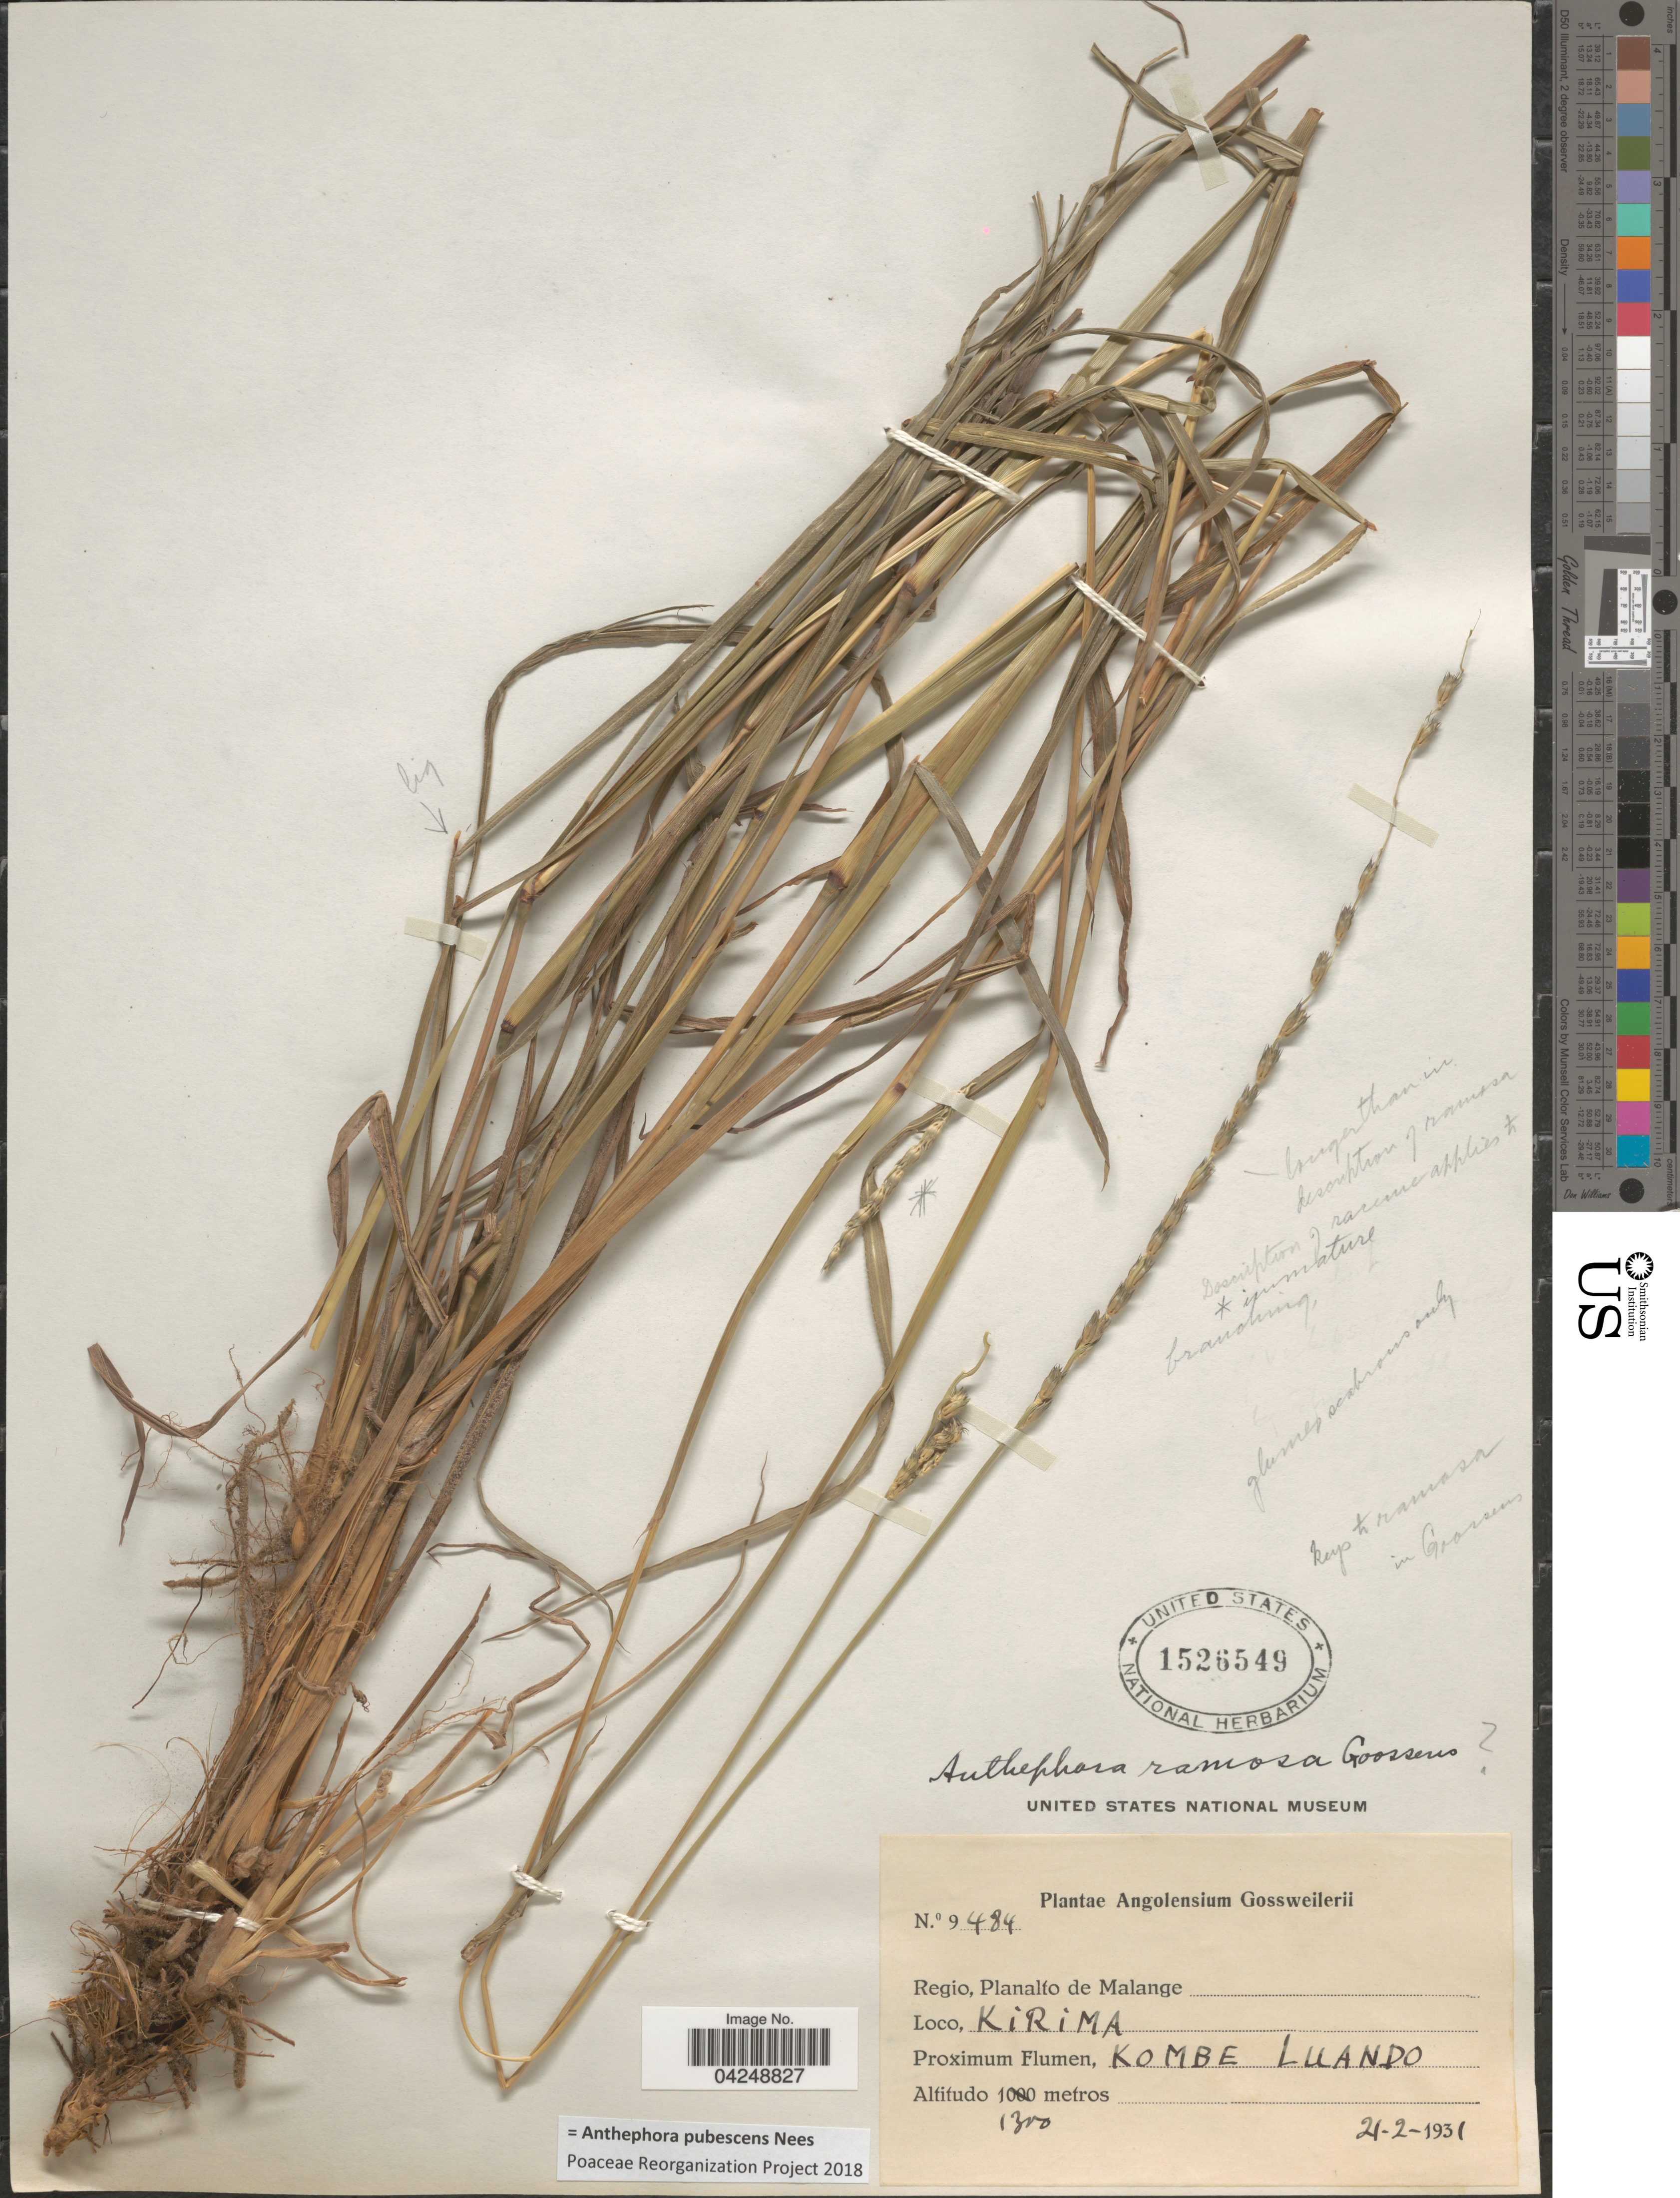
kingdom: Plantae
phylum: Tracheophyta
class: Liliopsida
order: Poales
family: Poaceae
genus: Anthephora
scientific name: Anthephora pubescens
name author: Nees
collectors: -. Gossweiler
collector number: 9484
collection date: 1931-02-21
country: Angola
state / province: Malange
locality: Regio, Planalto de Malange. Kirima. Proximum Flumen, Kombe Luando.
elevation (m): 1300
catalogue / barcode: US 1526549